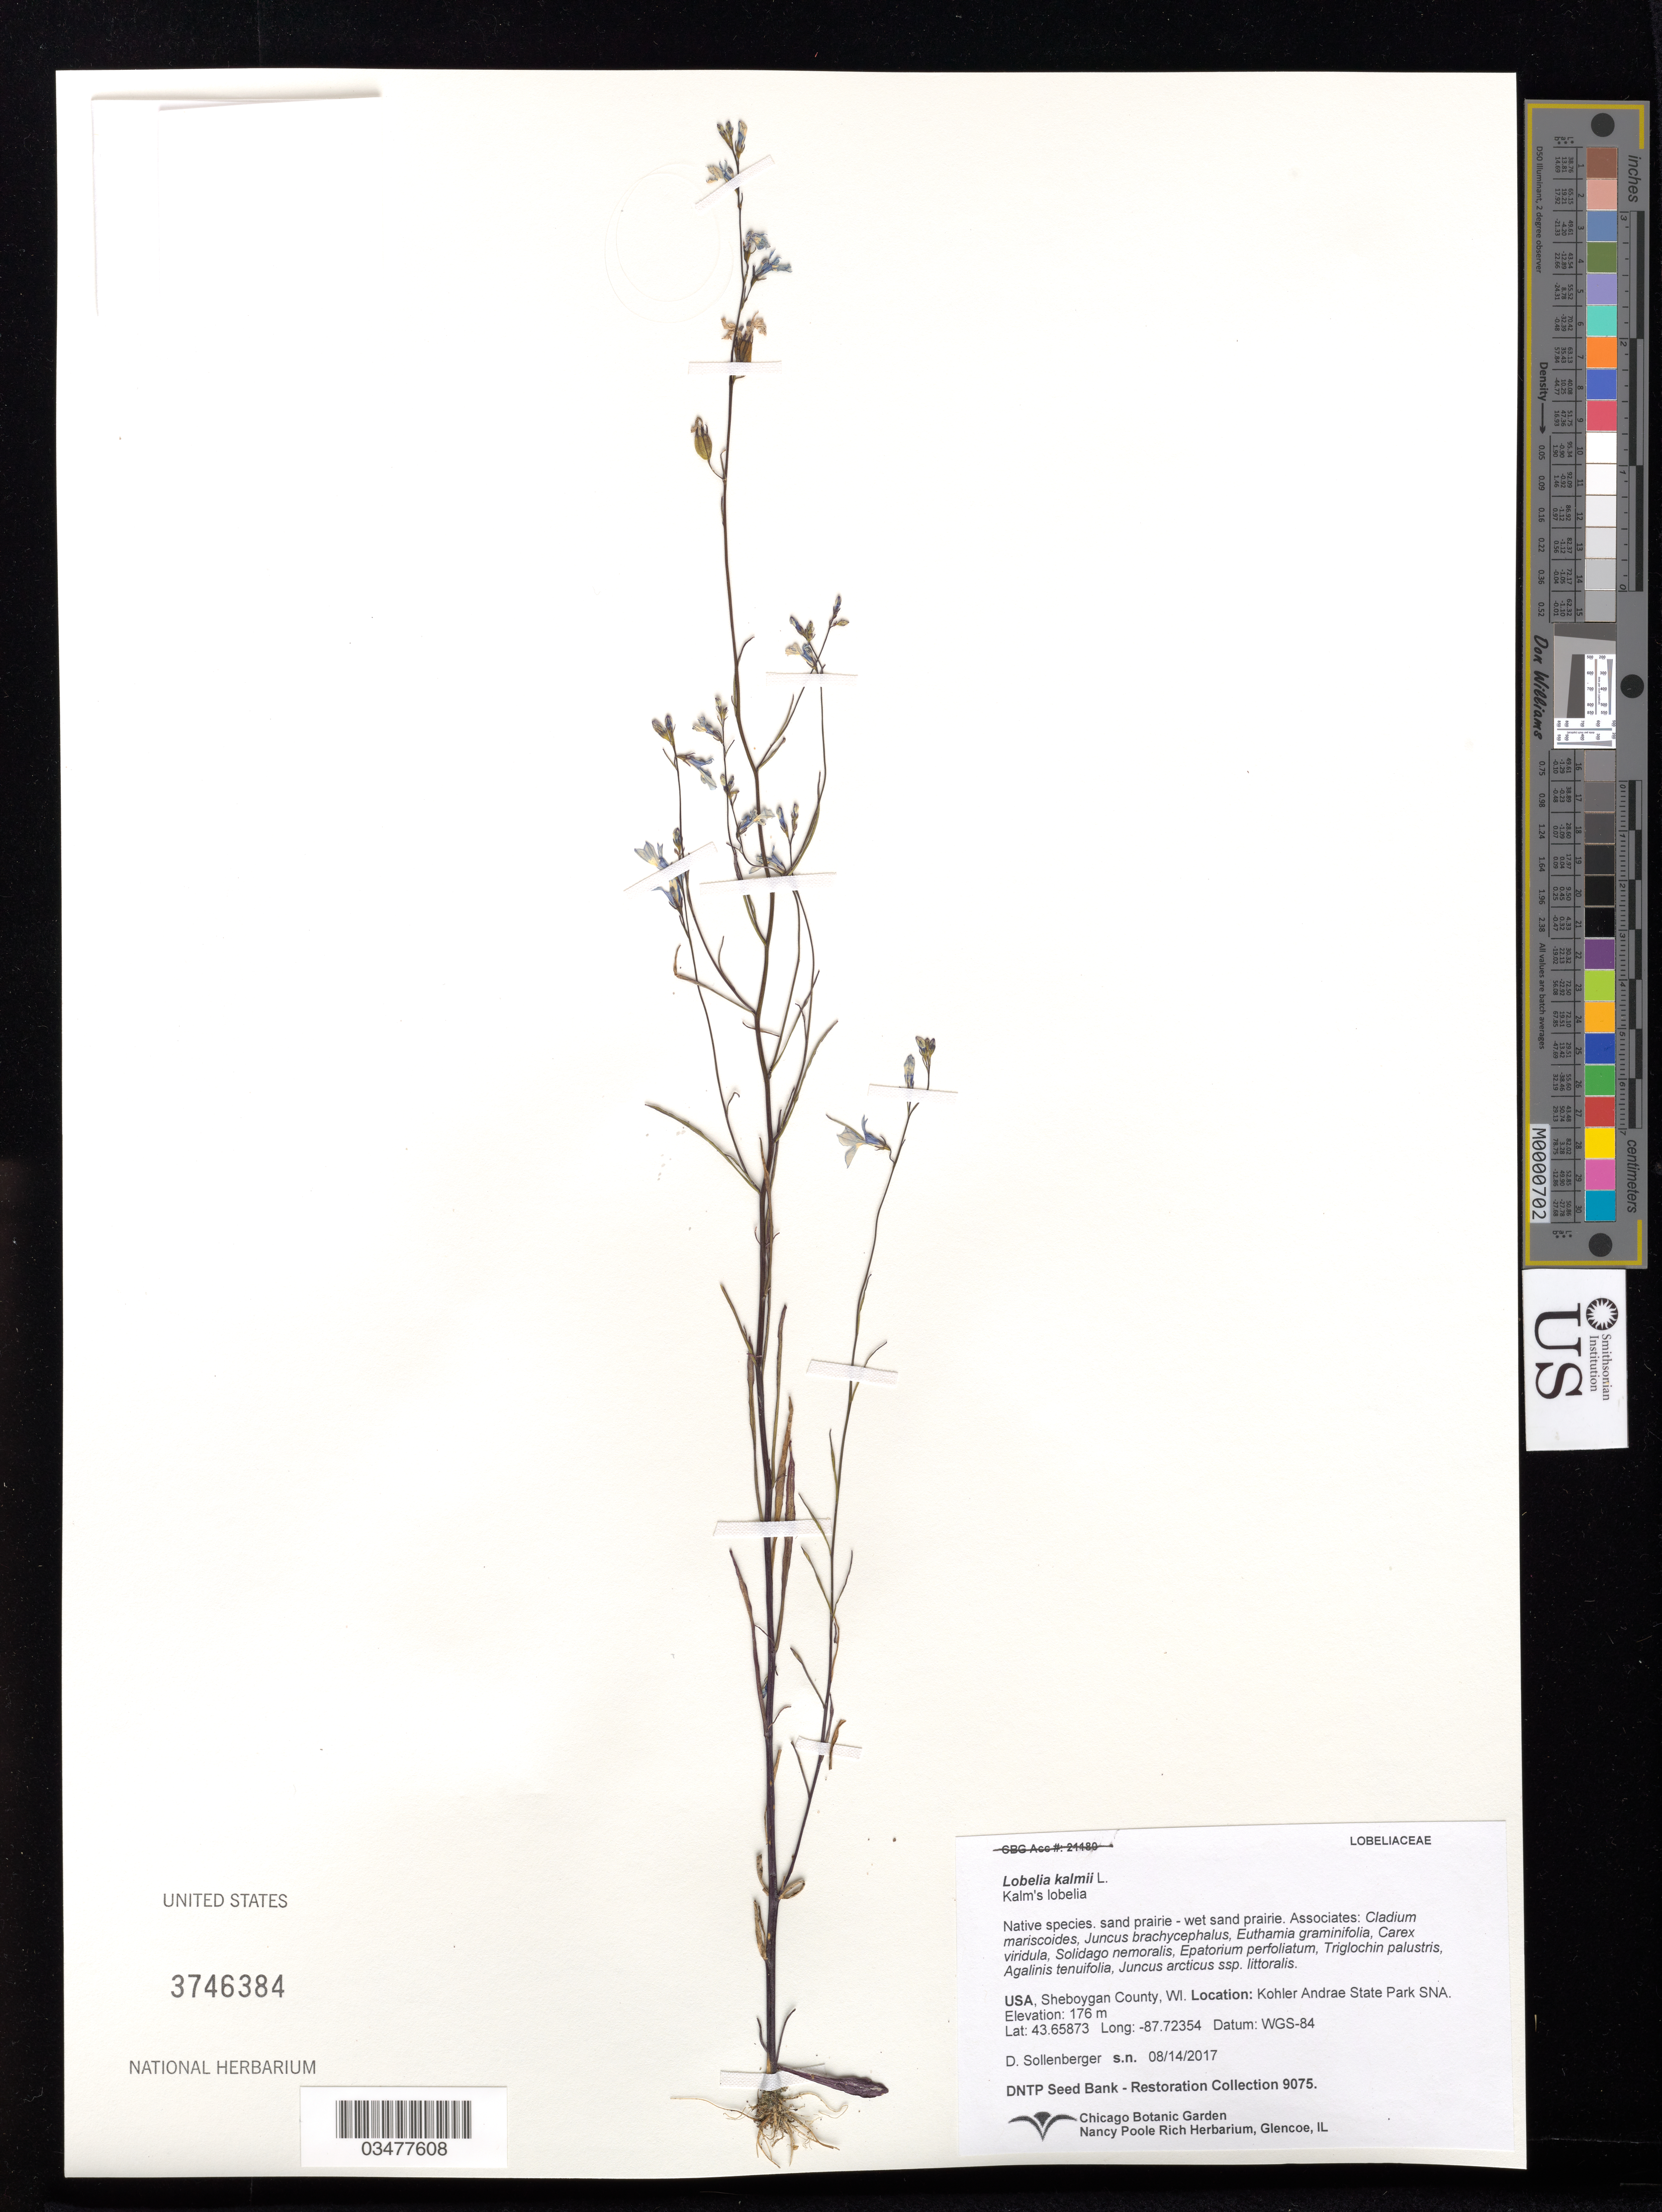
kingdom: Plantae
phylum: Tracheophyta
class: Magnoliopsida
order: Asterales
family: Campanulaceae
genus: Lobelia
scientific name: Lobelia kalmii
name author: L.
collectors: D. Sollenberger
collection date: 2017-08-14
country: United States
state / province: Wisconsin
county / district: Sheboygan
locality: Kohler Andrae State Park SNA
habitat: Wet sand prairie. With Cladium mariscoides, Carex viridula, Solidago nemoralis, ect.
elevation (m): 54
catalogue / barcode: US 3746384